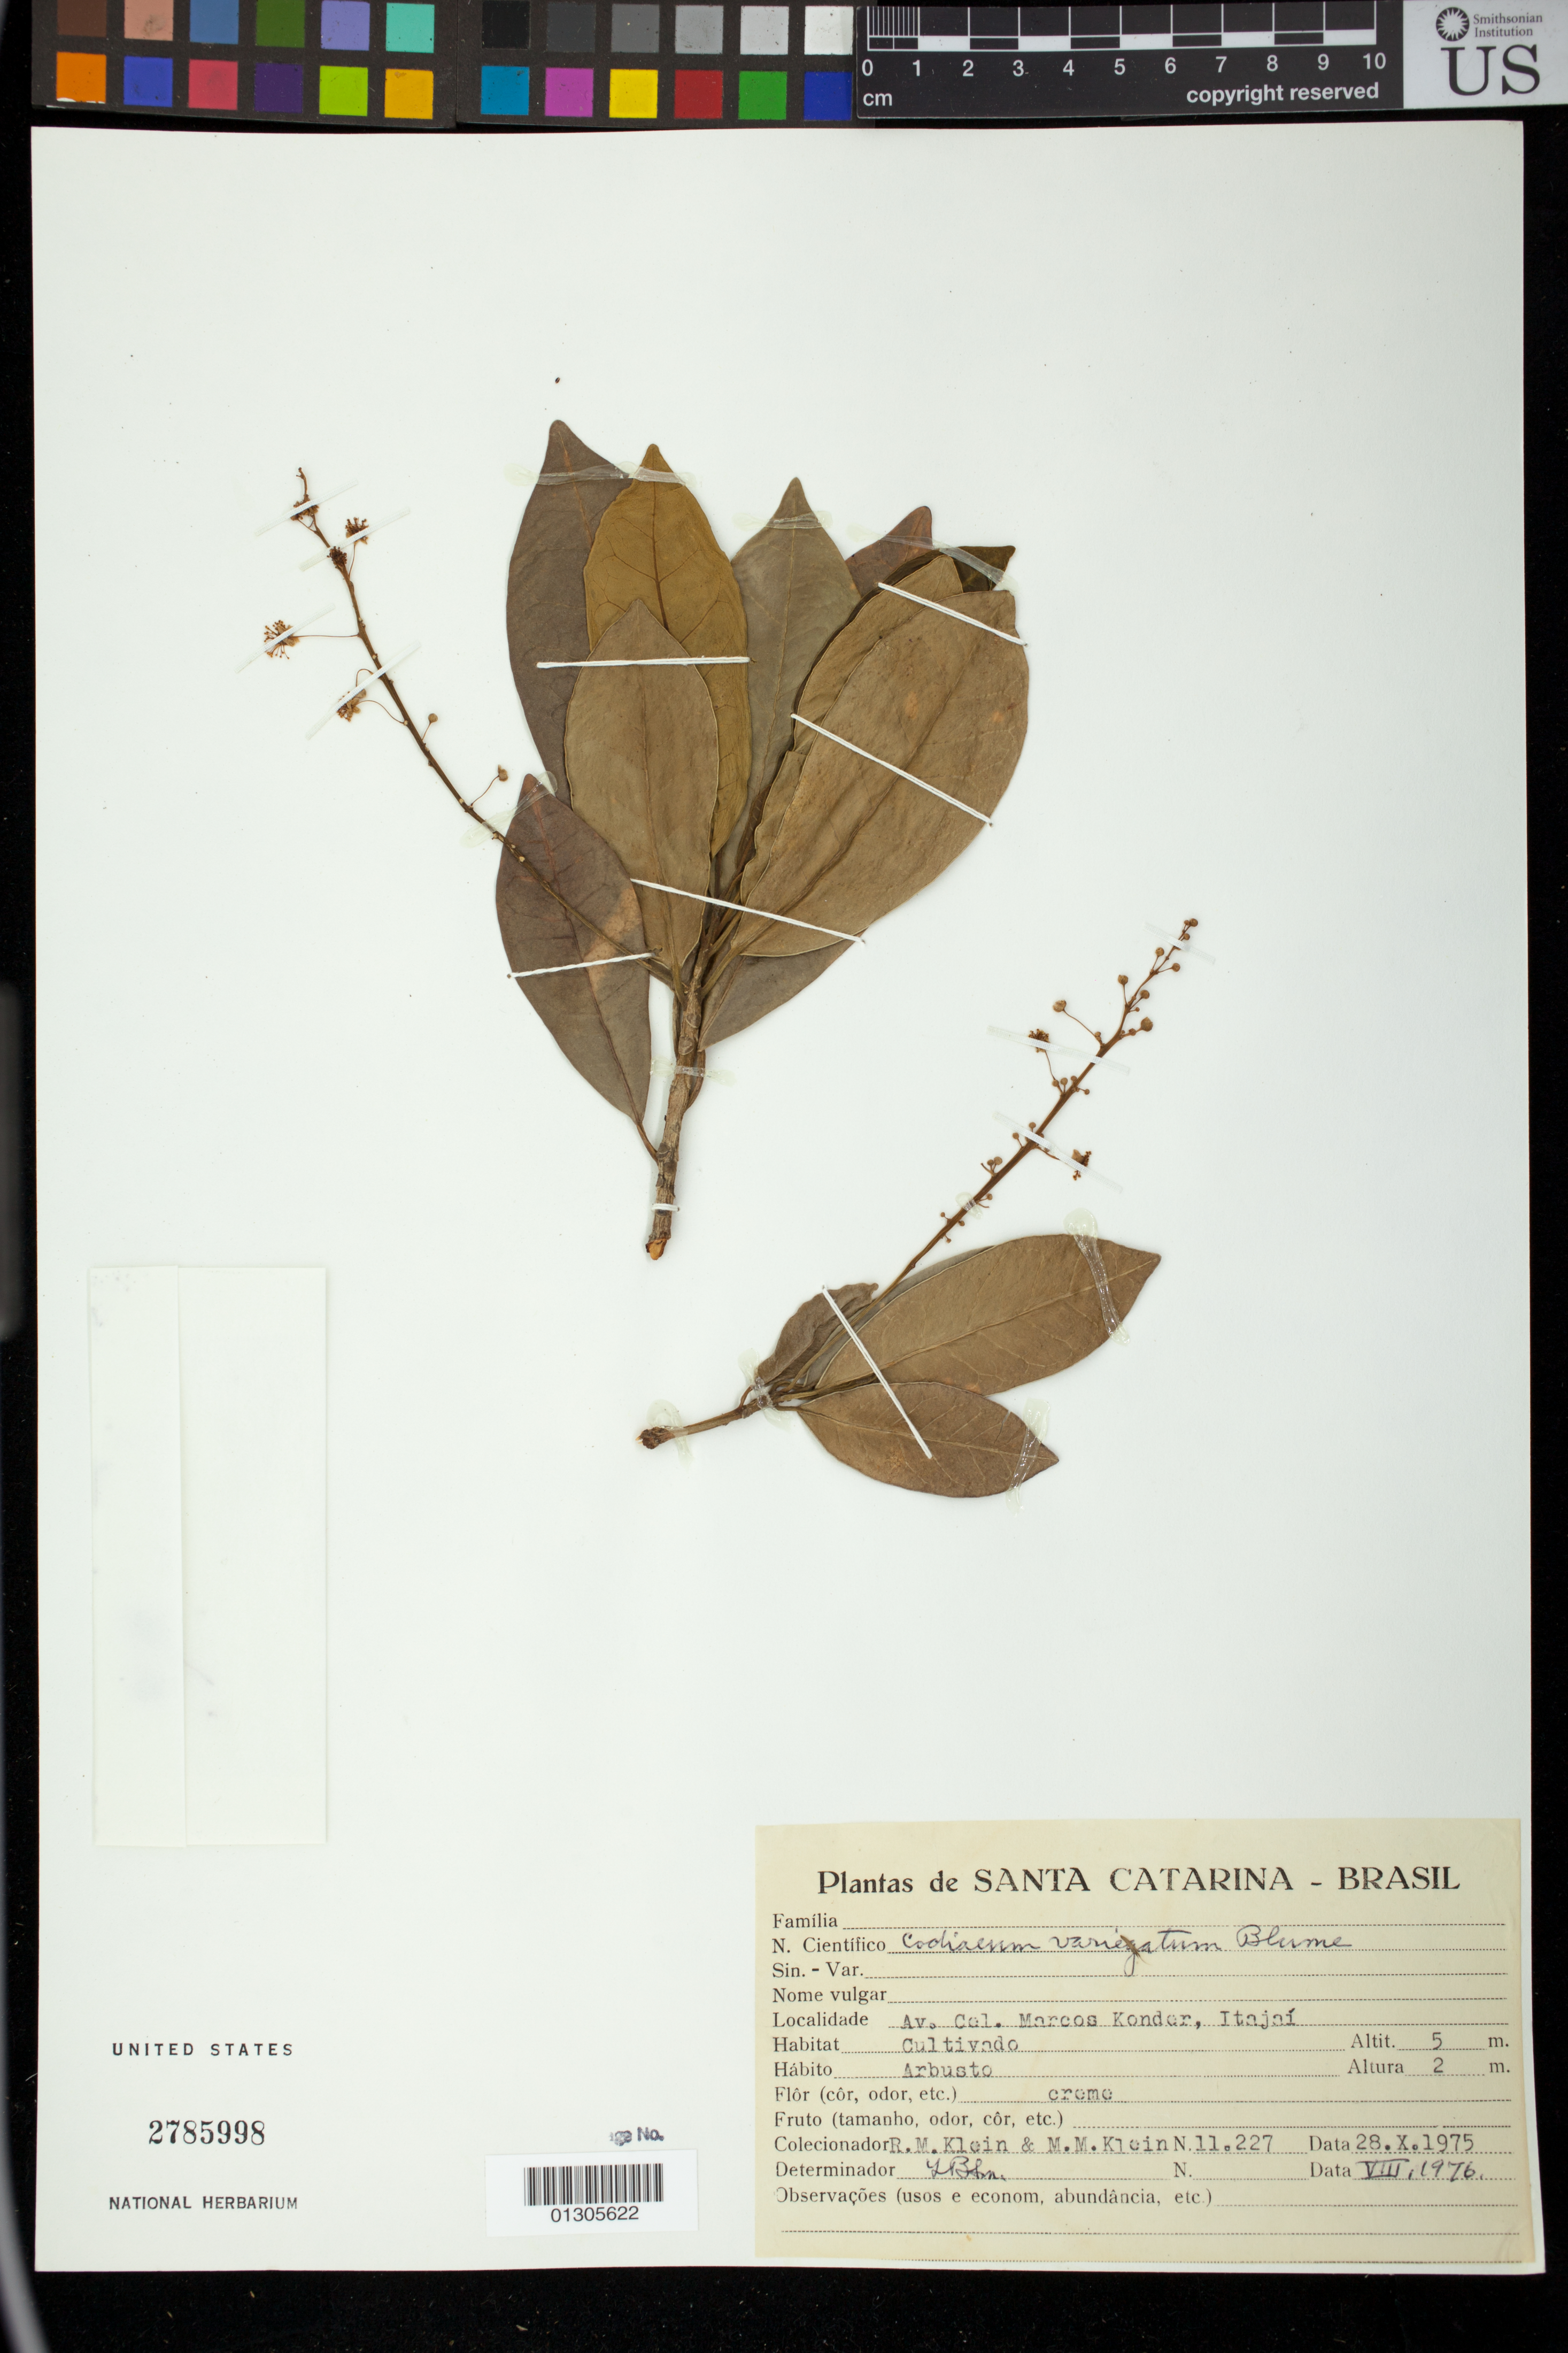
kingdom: Plantae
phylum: Tracheophyta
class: Magnoliopsida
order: Malpighiales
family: Euphorbiaceae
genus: Codiaeum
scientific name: Codiaeum variegatum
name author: (L.) Rumph. ex A. Juss.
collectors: R. M. Klein & M. M. Klein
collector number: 11227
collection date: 1975-10-28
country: Brazil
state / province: Santa Catarina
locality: Av. Cal. Marcos Konder, Itajai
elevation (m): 5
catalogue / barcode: US 2785998